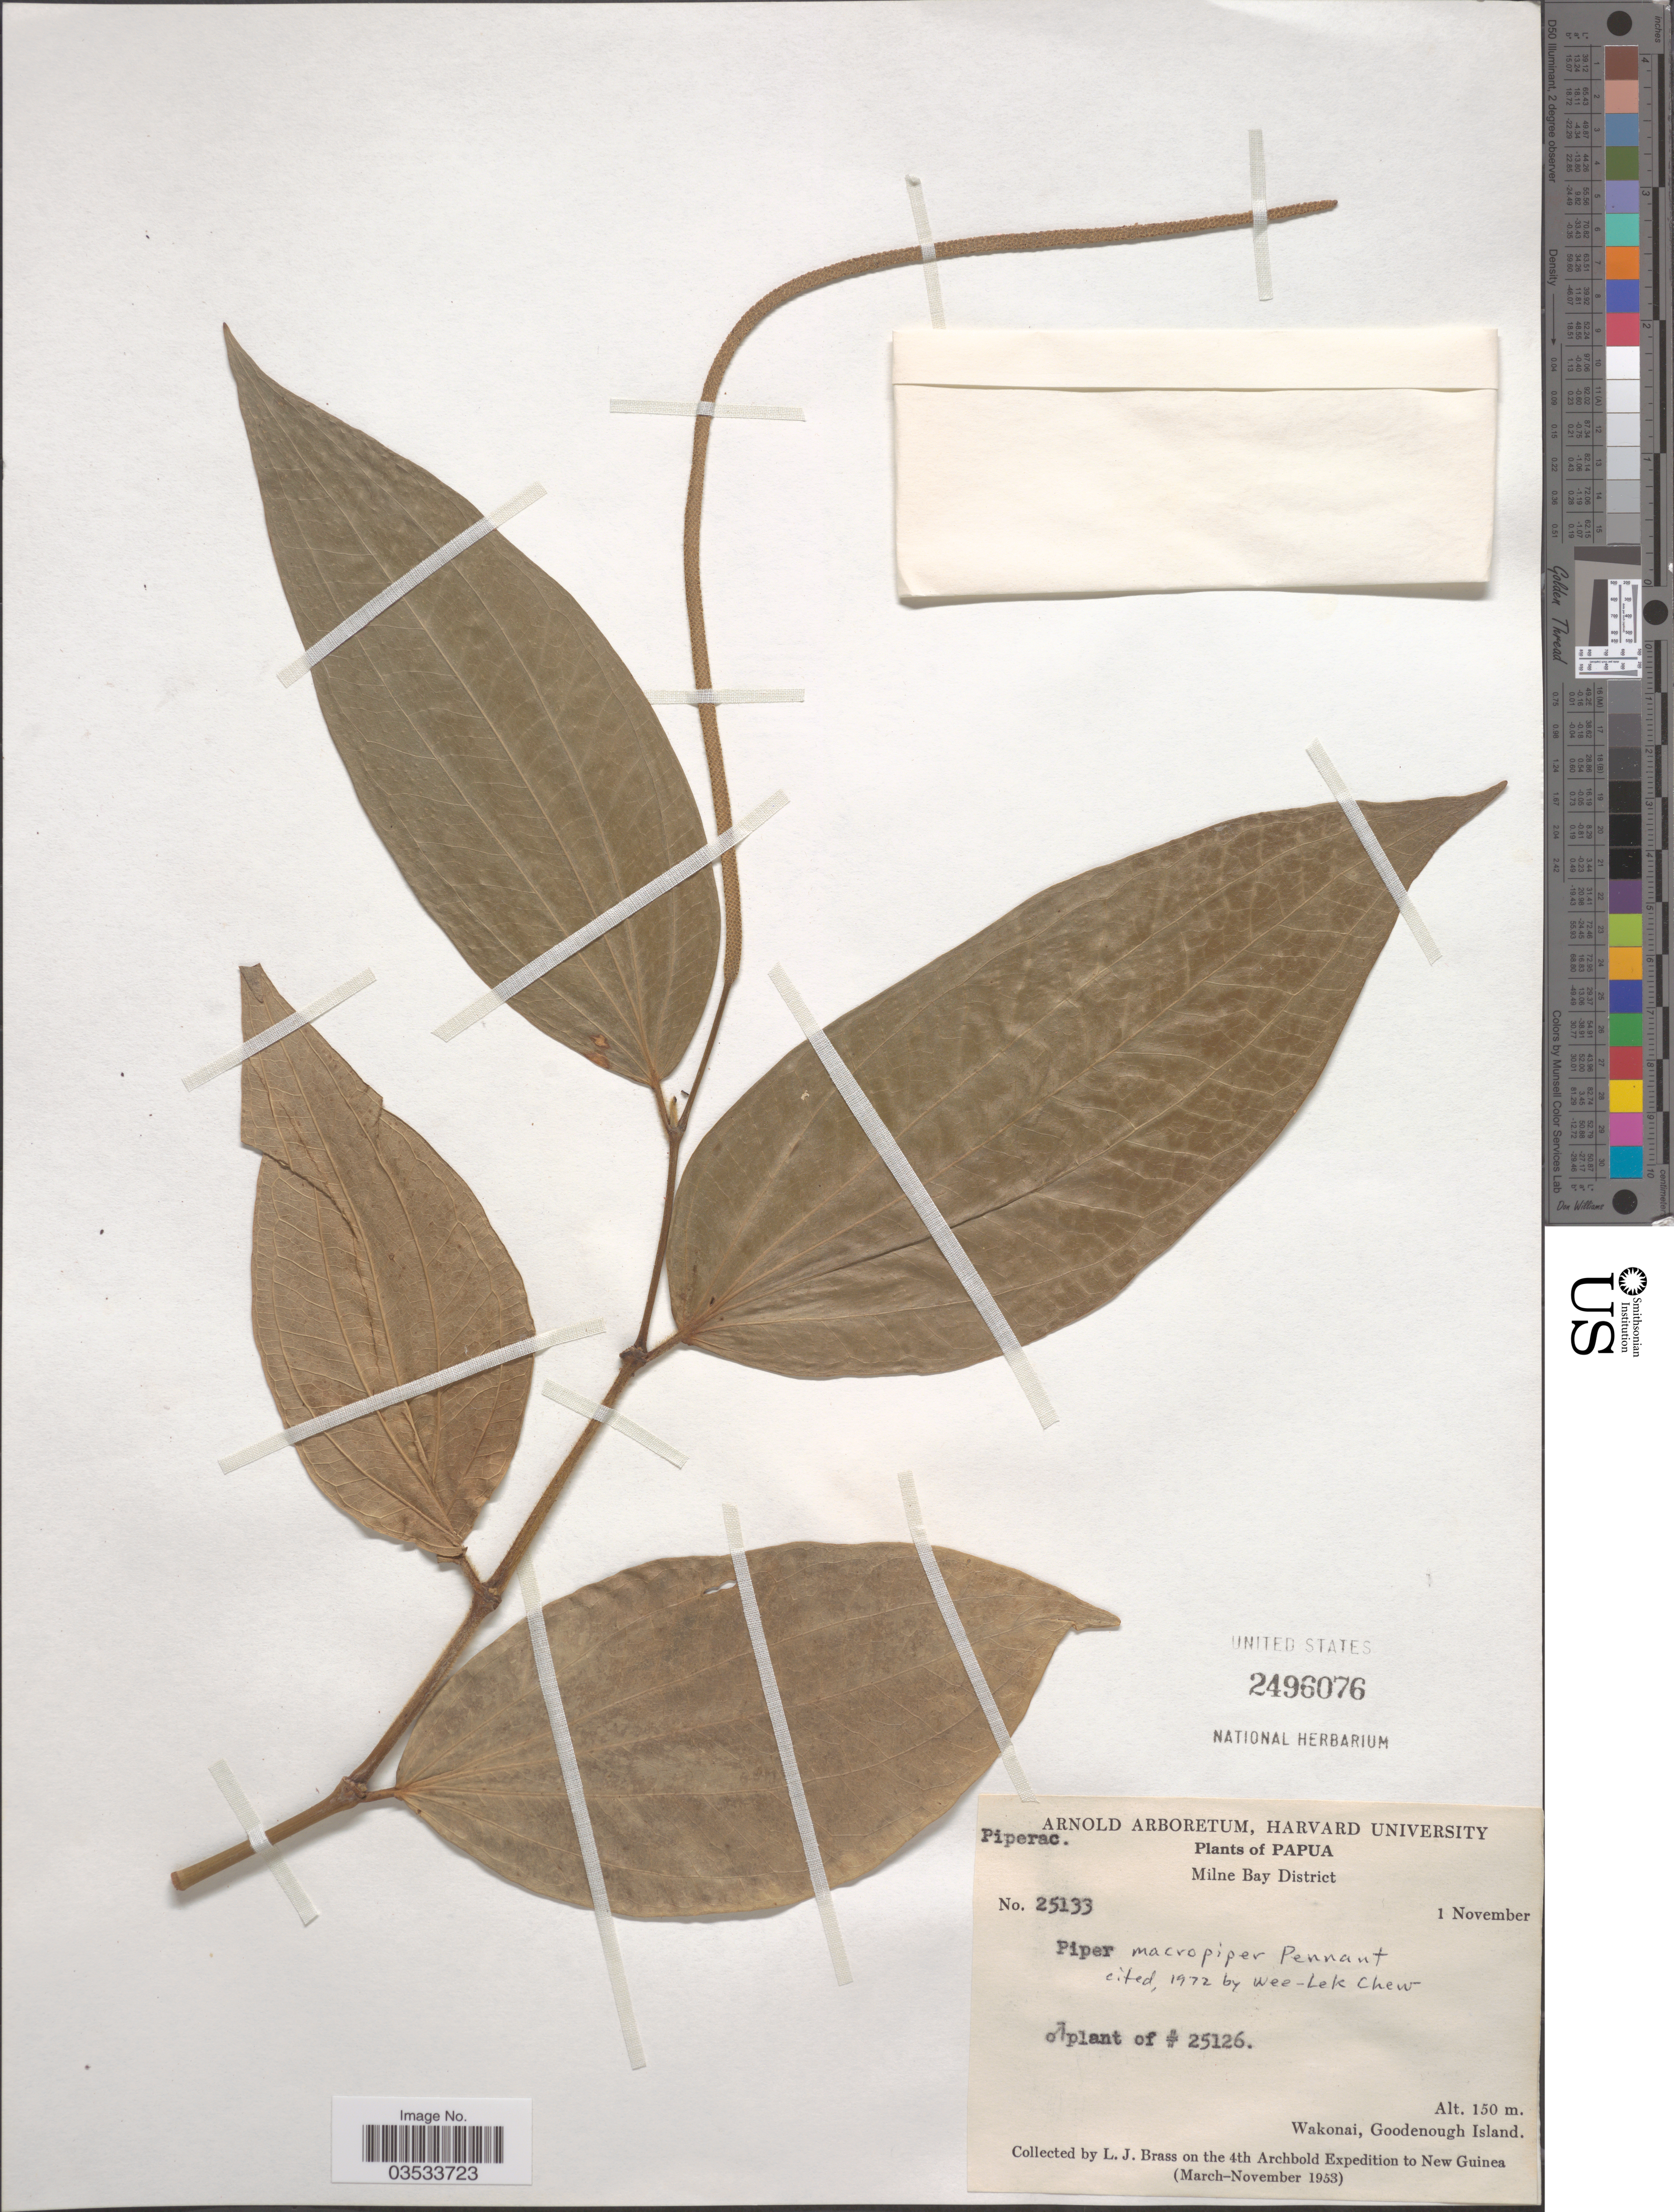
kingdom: Plantae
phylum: Tracheophyta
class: Magnoliopsida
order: Piperales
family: Piperaceae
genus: Piper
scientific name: Piper macropiper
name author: Pennant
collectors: L. J. Brass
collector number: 25133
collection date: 1953-11-01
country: Papua New Guinea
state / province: Milne Bay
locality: Papua. Milne Bay District. Wakonai, Goodenough Island. New Guinea.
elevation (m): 150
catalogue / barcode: US 2496076